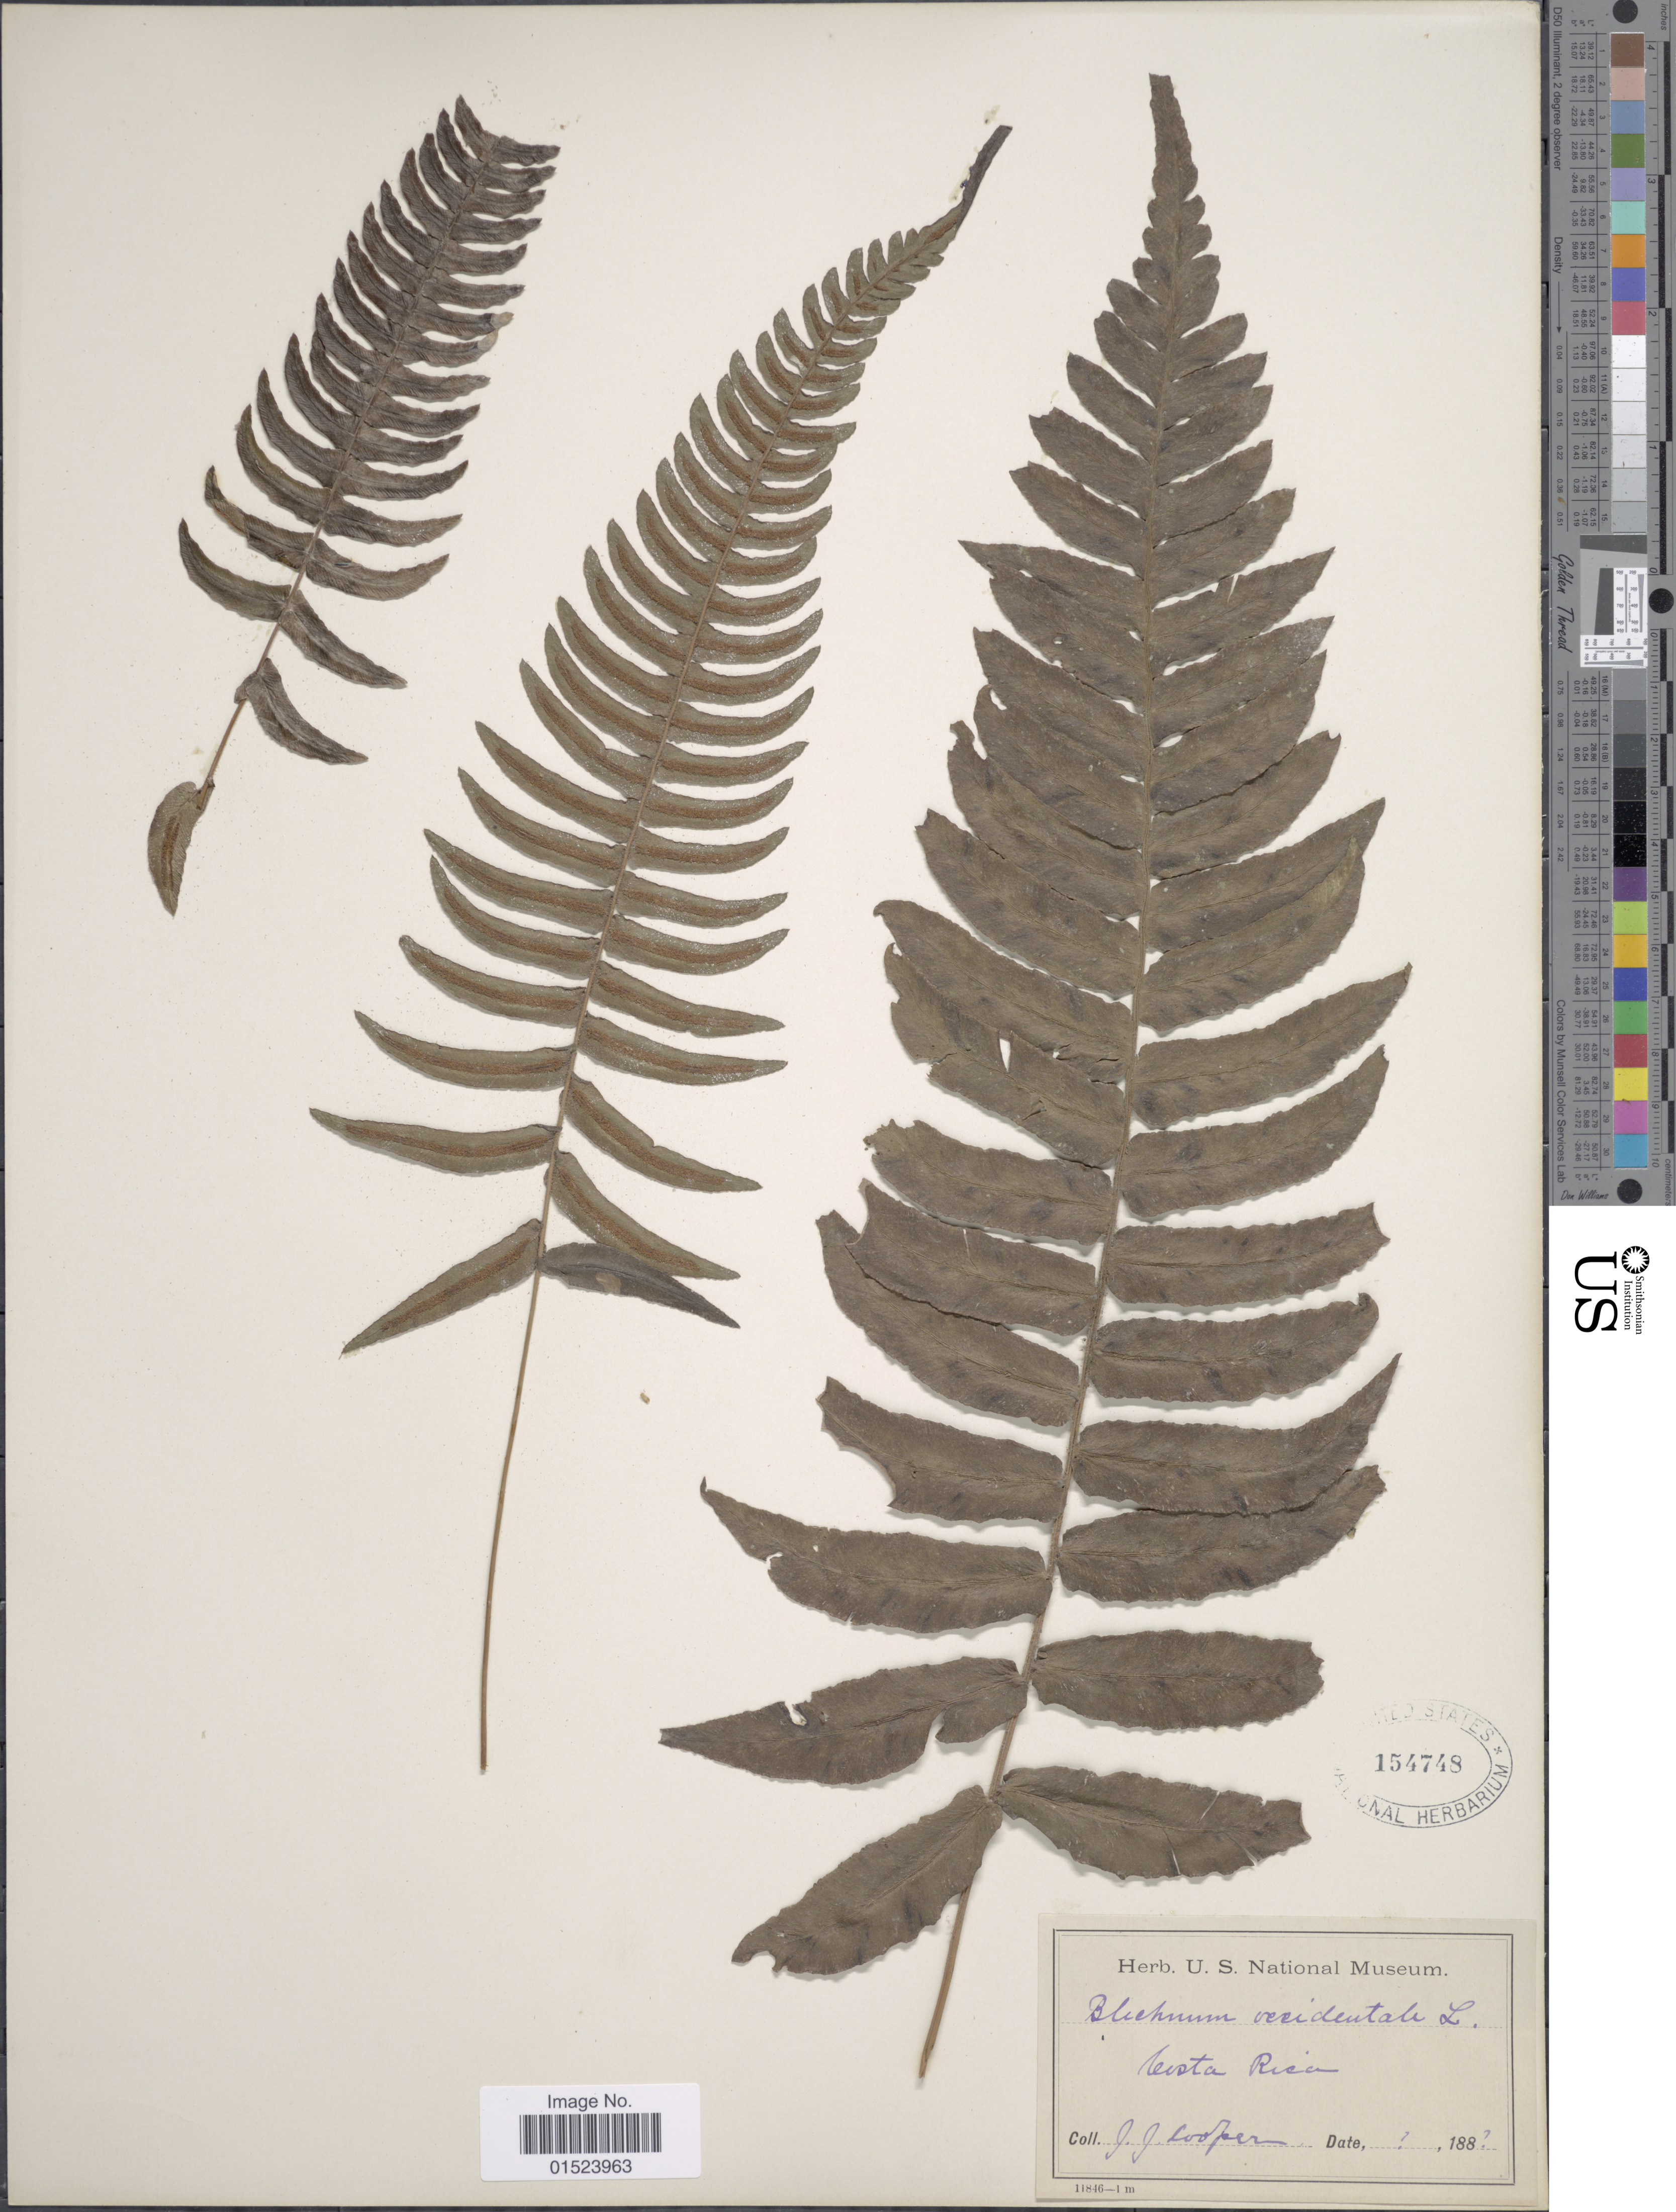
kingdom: Plantae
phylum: Tracheophyta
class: Polypodiopsida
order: Polypodiales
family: Blechnaceae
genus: Blechnum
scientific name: Blechnum glandulosum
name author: Link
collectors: J. J. Cooper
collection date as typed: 188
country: Costa Rica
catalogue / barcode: US 154748